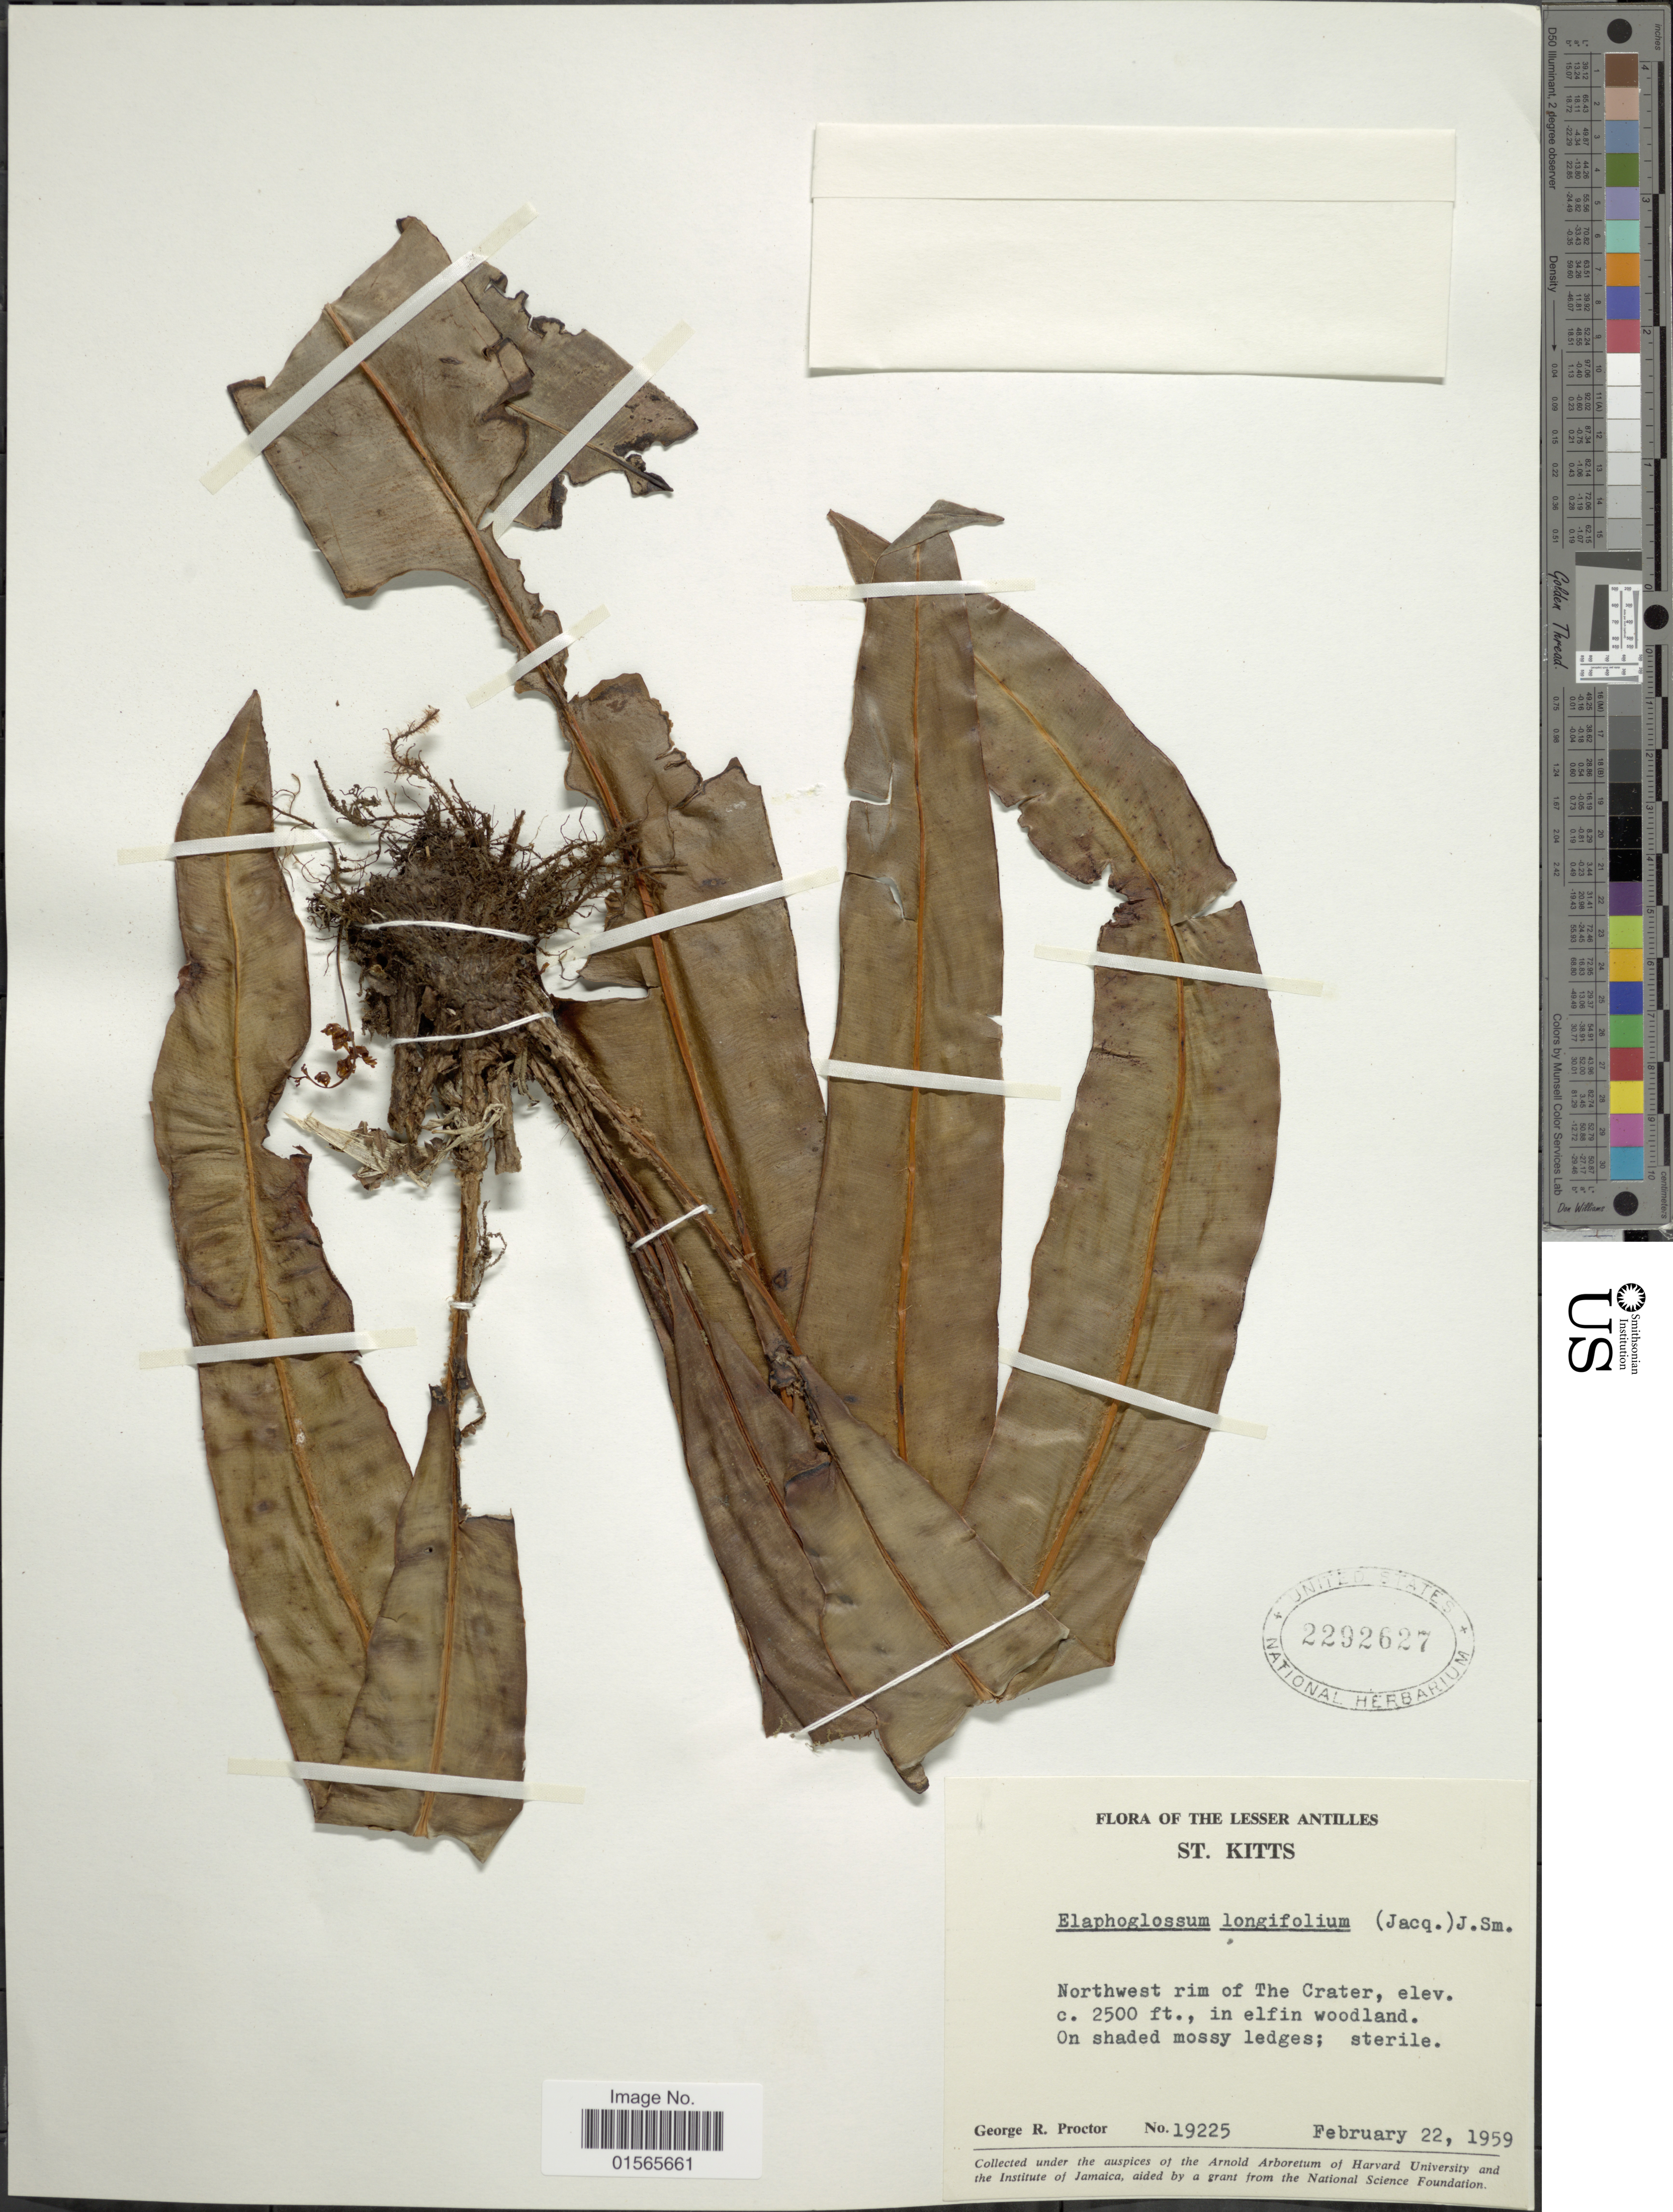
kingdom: Plantae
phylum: Tracheophyta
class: Polypodiopsida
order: Polypodiales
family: Dryopteridaceae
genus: Elaphoglossum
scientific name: Elaphoglossum longifolium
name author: J. Sm.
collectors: G. R. Proctor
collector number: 19225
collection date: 1959-02-22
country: St. Christopher-Nevis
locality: The Lesser Antilles, St. Kitts, Northwest rim of The Crater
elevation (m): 762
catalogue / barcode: US 2292627